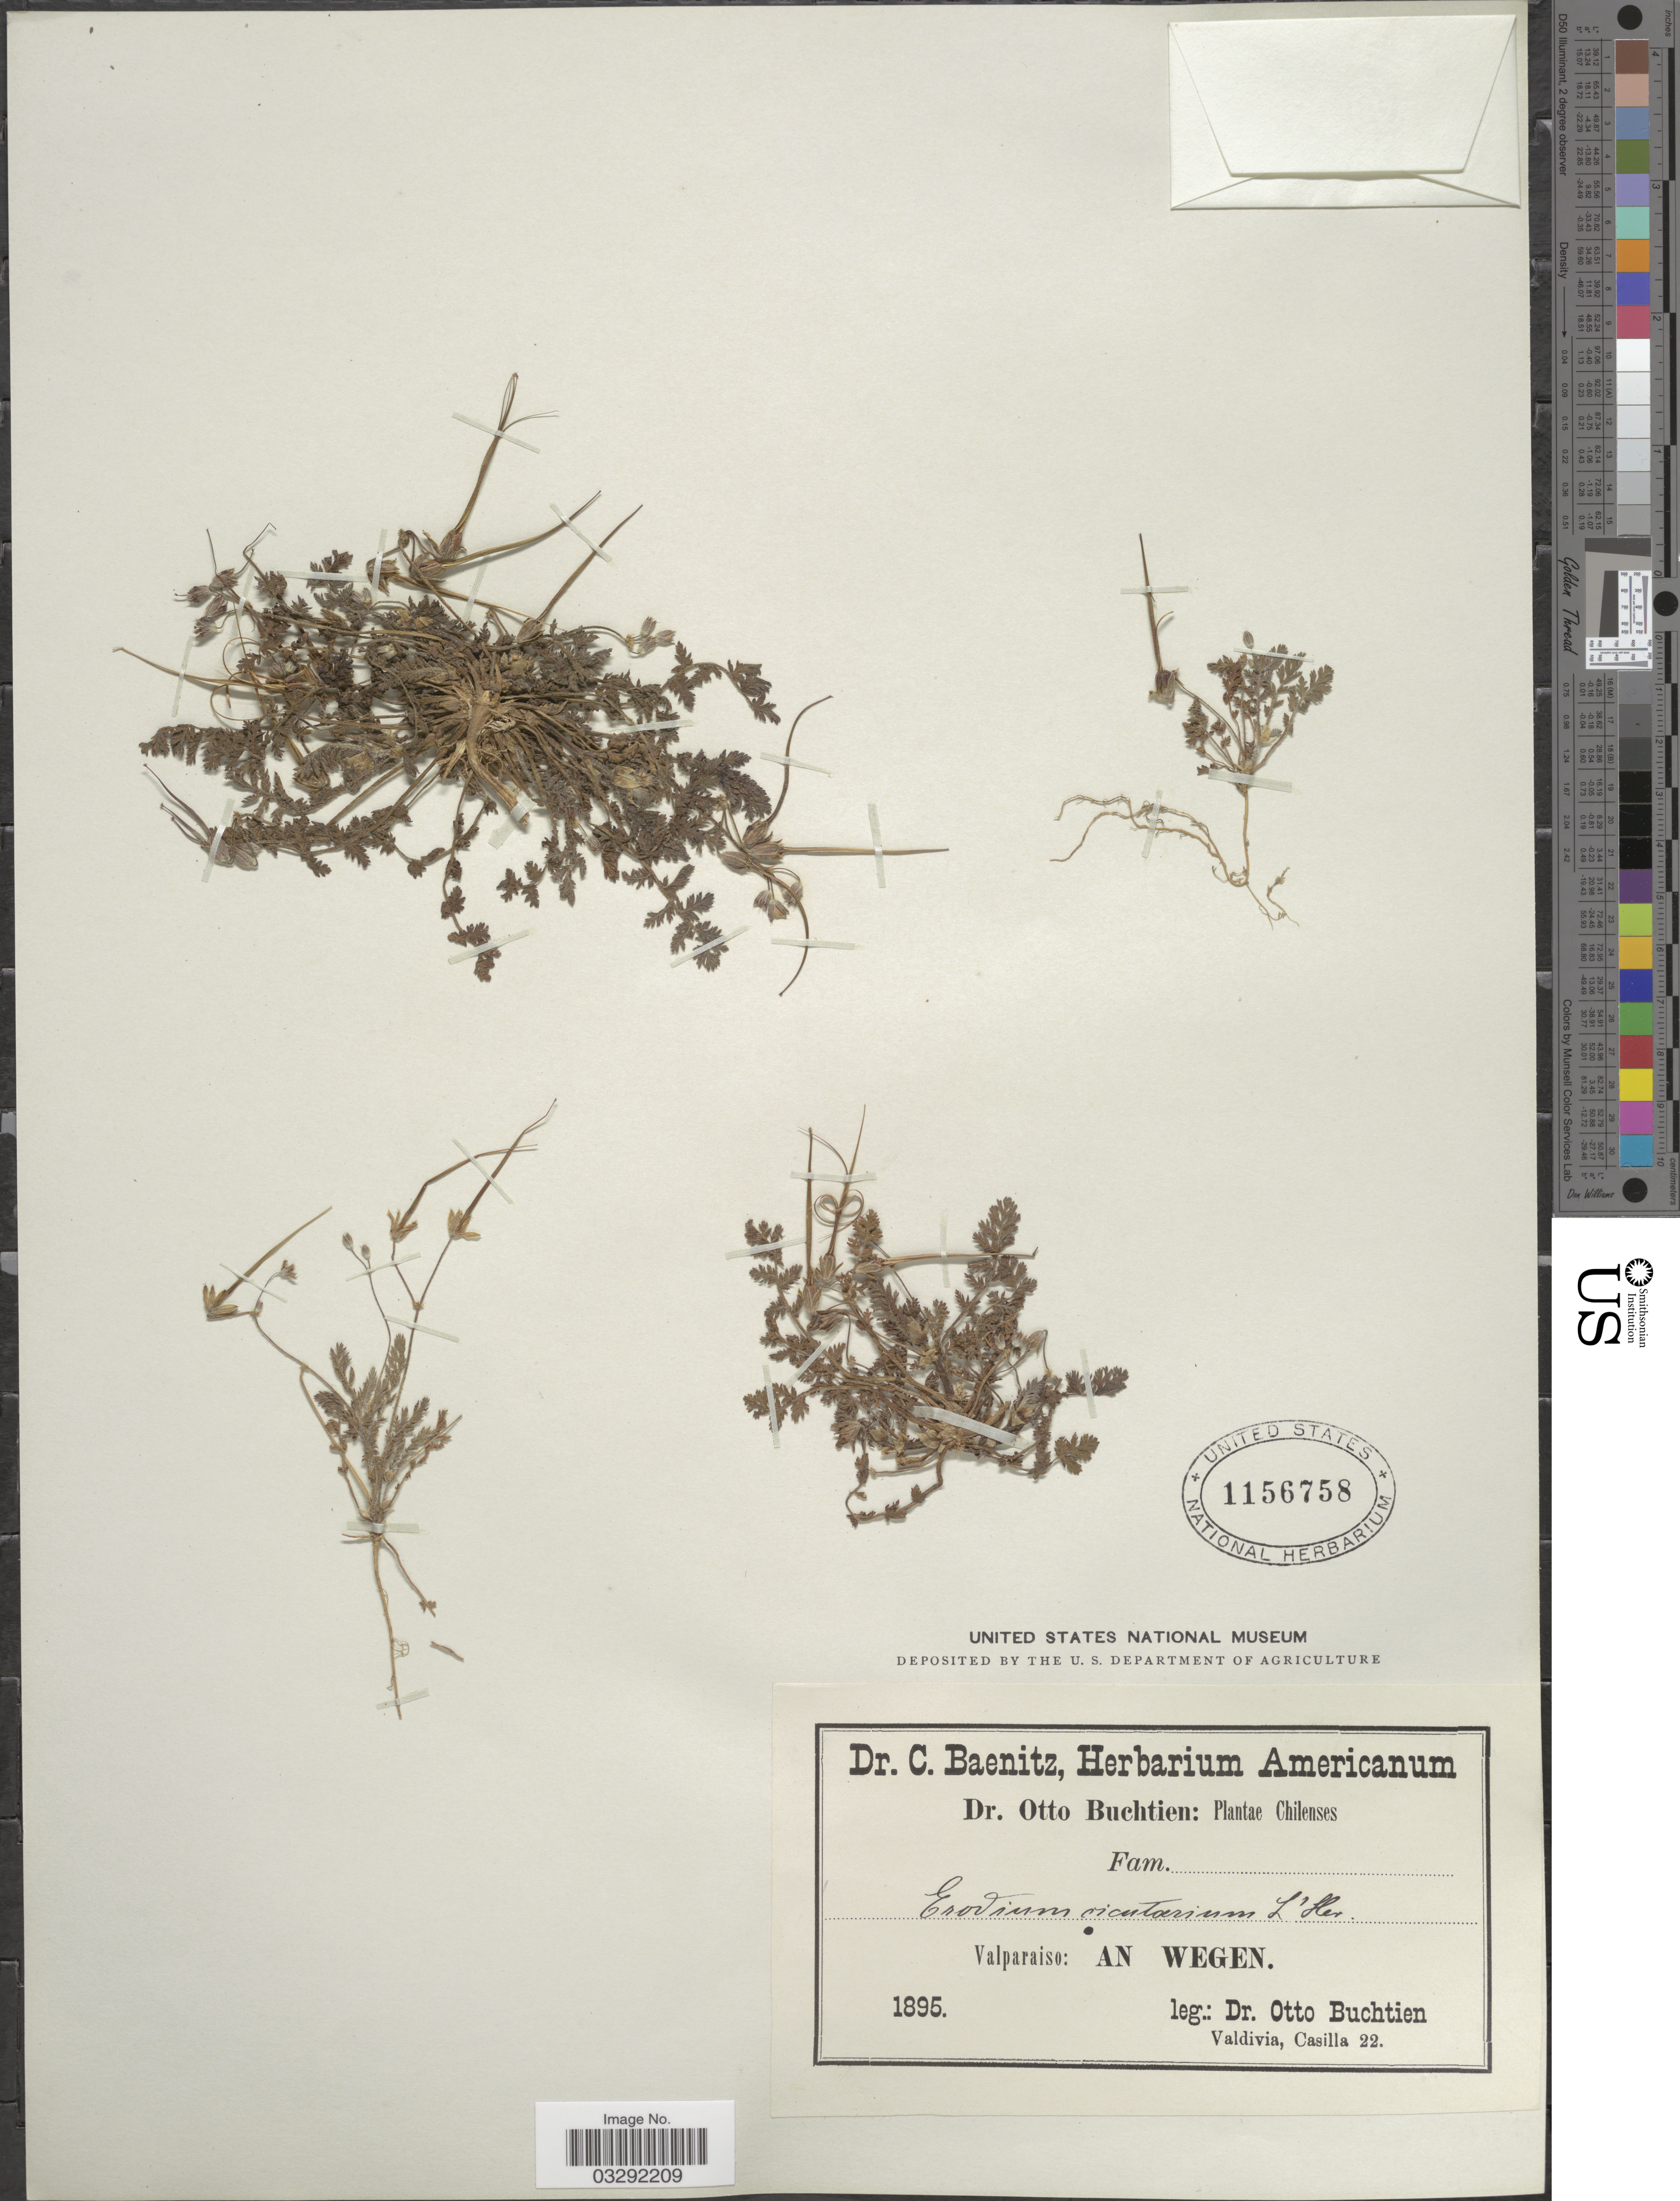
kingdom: Plantae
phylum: Tracheophyta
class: Magnoliopsida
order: Geraniales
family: Geraniaceae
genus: Erodium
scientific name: Erodium cicutarium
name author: (L.) L'Hér.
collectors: O. Buchtien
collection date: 1895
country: Chile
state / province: Valparaíso (V)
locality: Valparaiso: An wegen.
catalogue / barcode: US 1156758